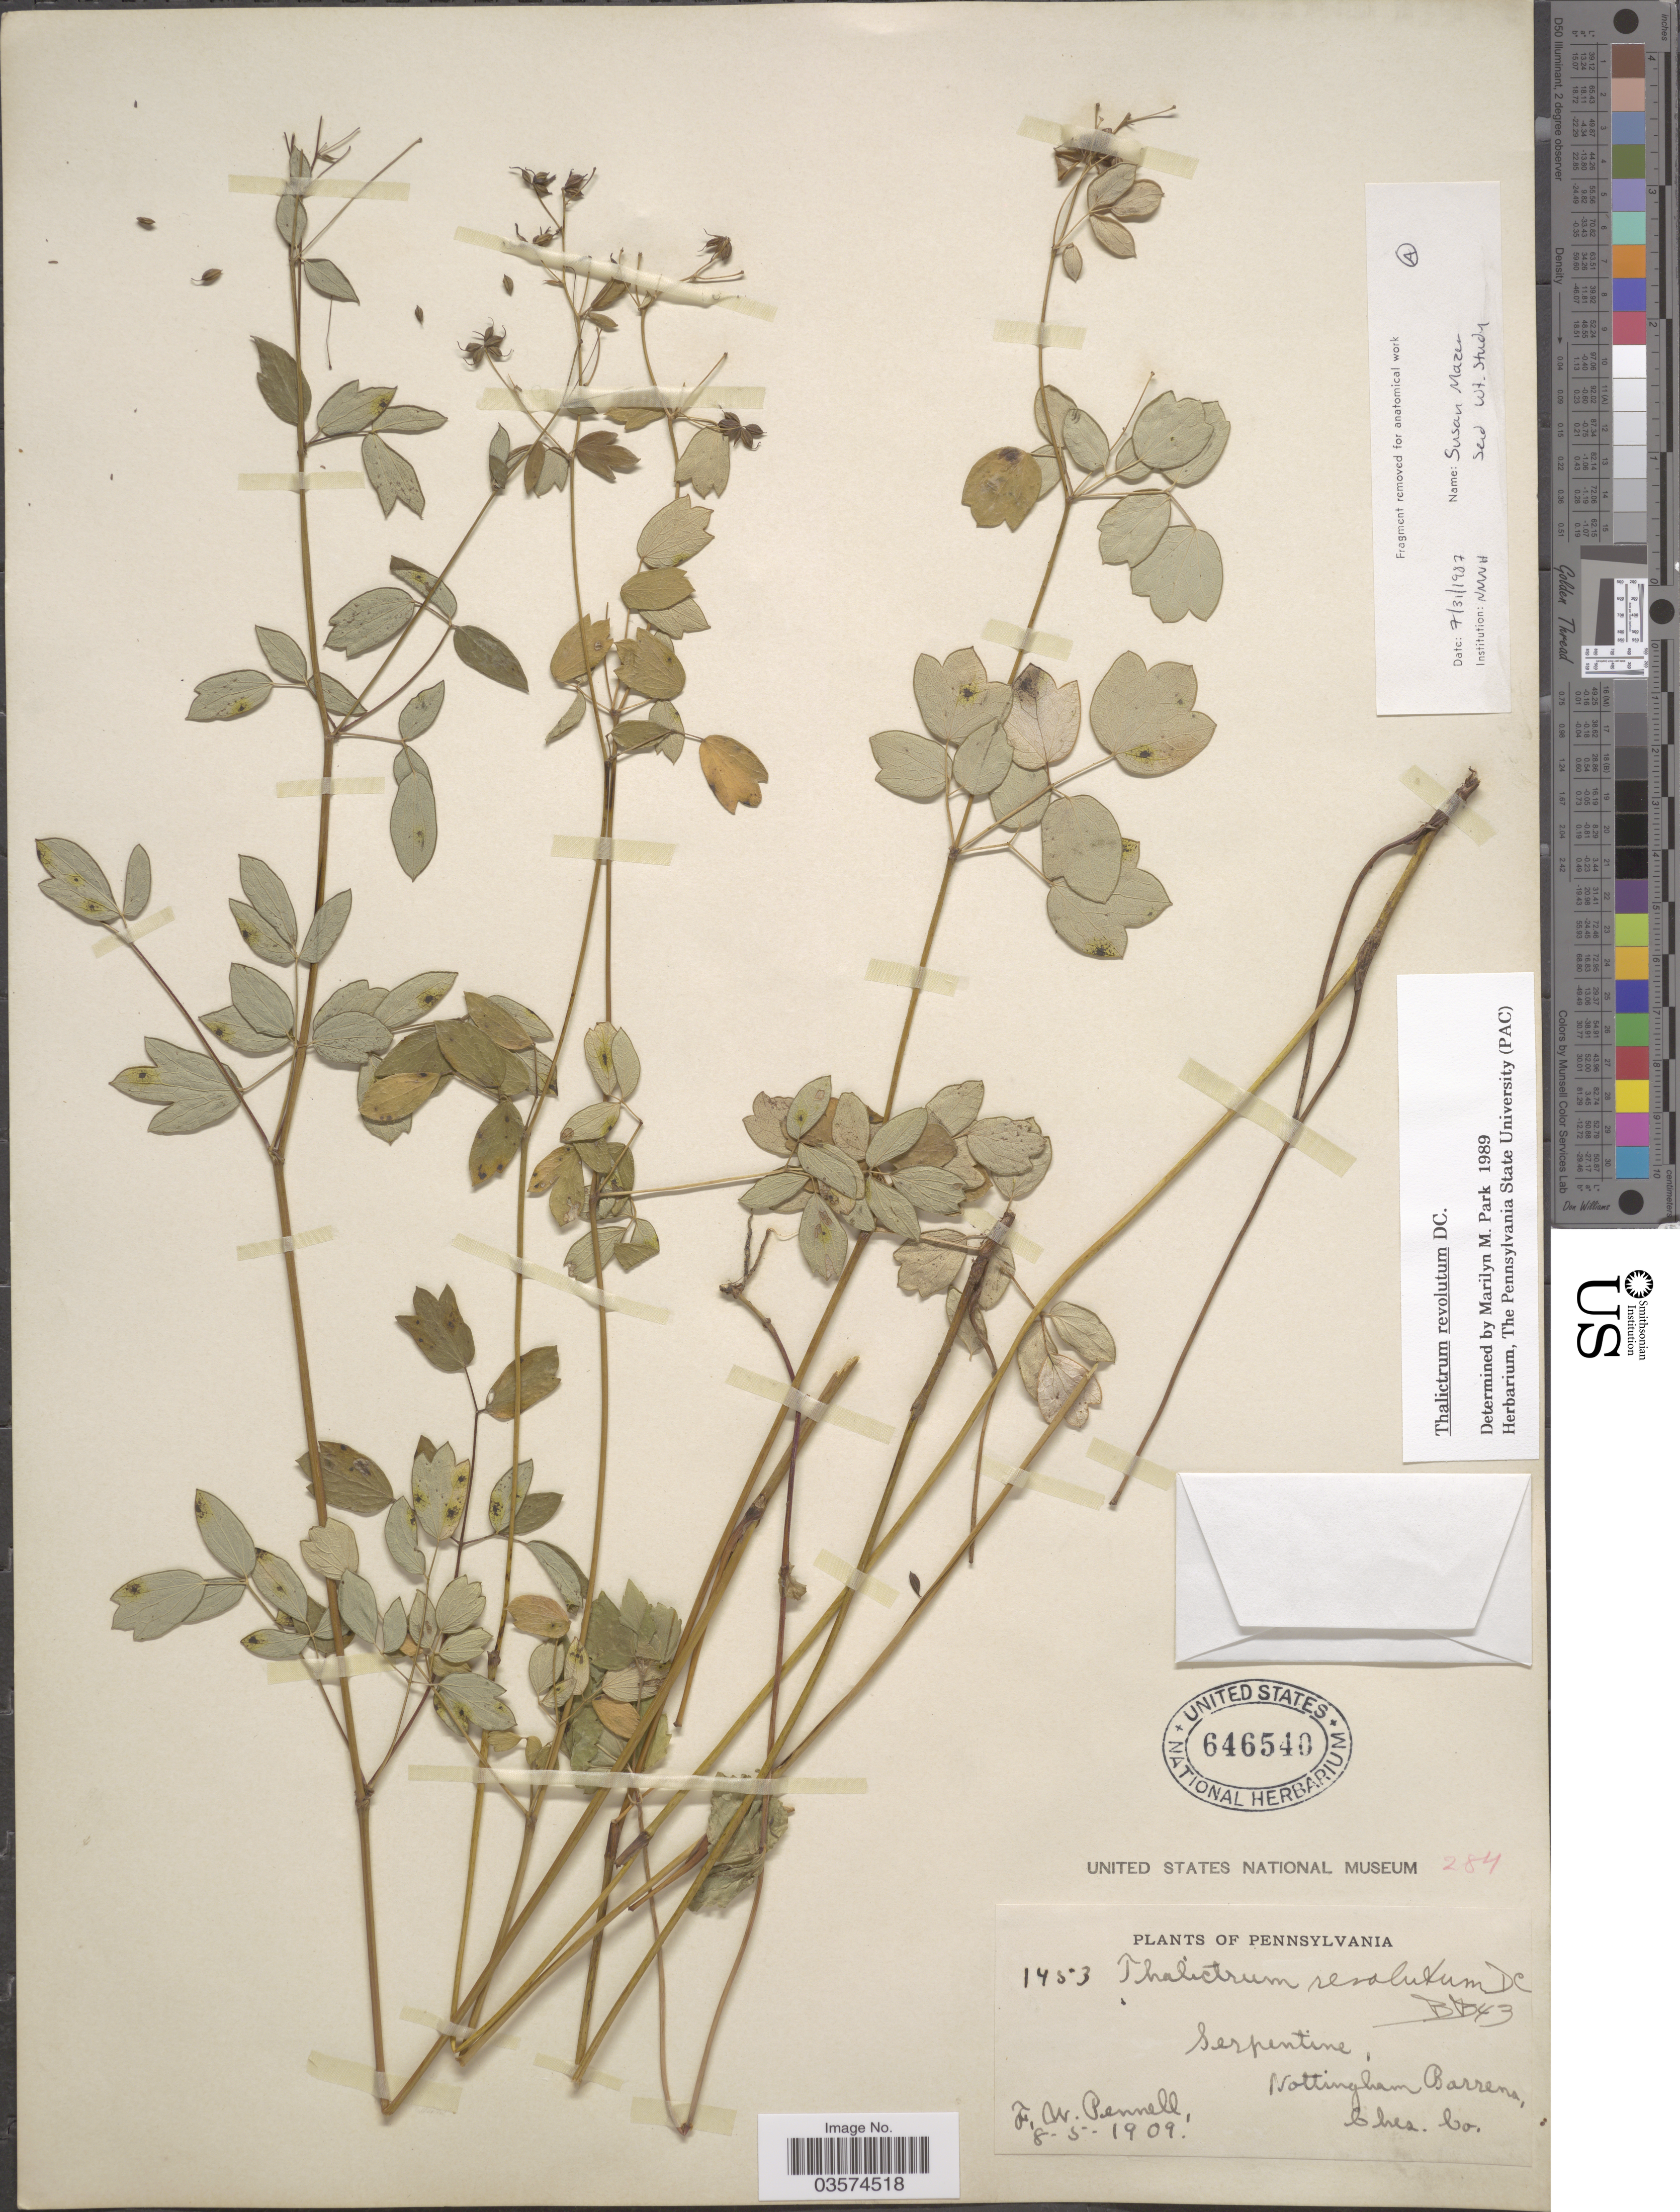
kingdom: Plantae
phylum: Tracheophyta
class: Magnoliopsida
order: Ranunculales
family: Ranunculaceae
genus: Thalictrum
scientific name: Thalictrum amphibolum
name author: Greene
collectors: F. W. Pennell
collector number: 1453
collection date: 1909-08-05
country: United States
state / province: Pennsylvania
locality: Serpentine, Nottingham Barrens, Ches. Co.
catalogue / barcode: US 646540